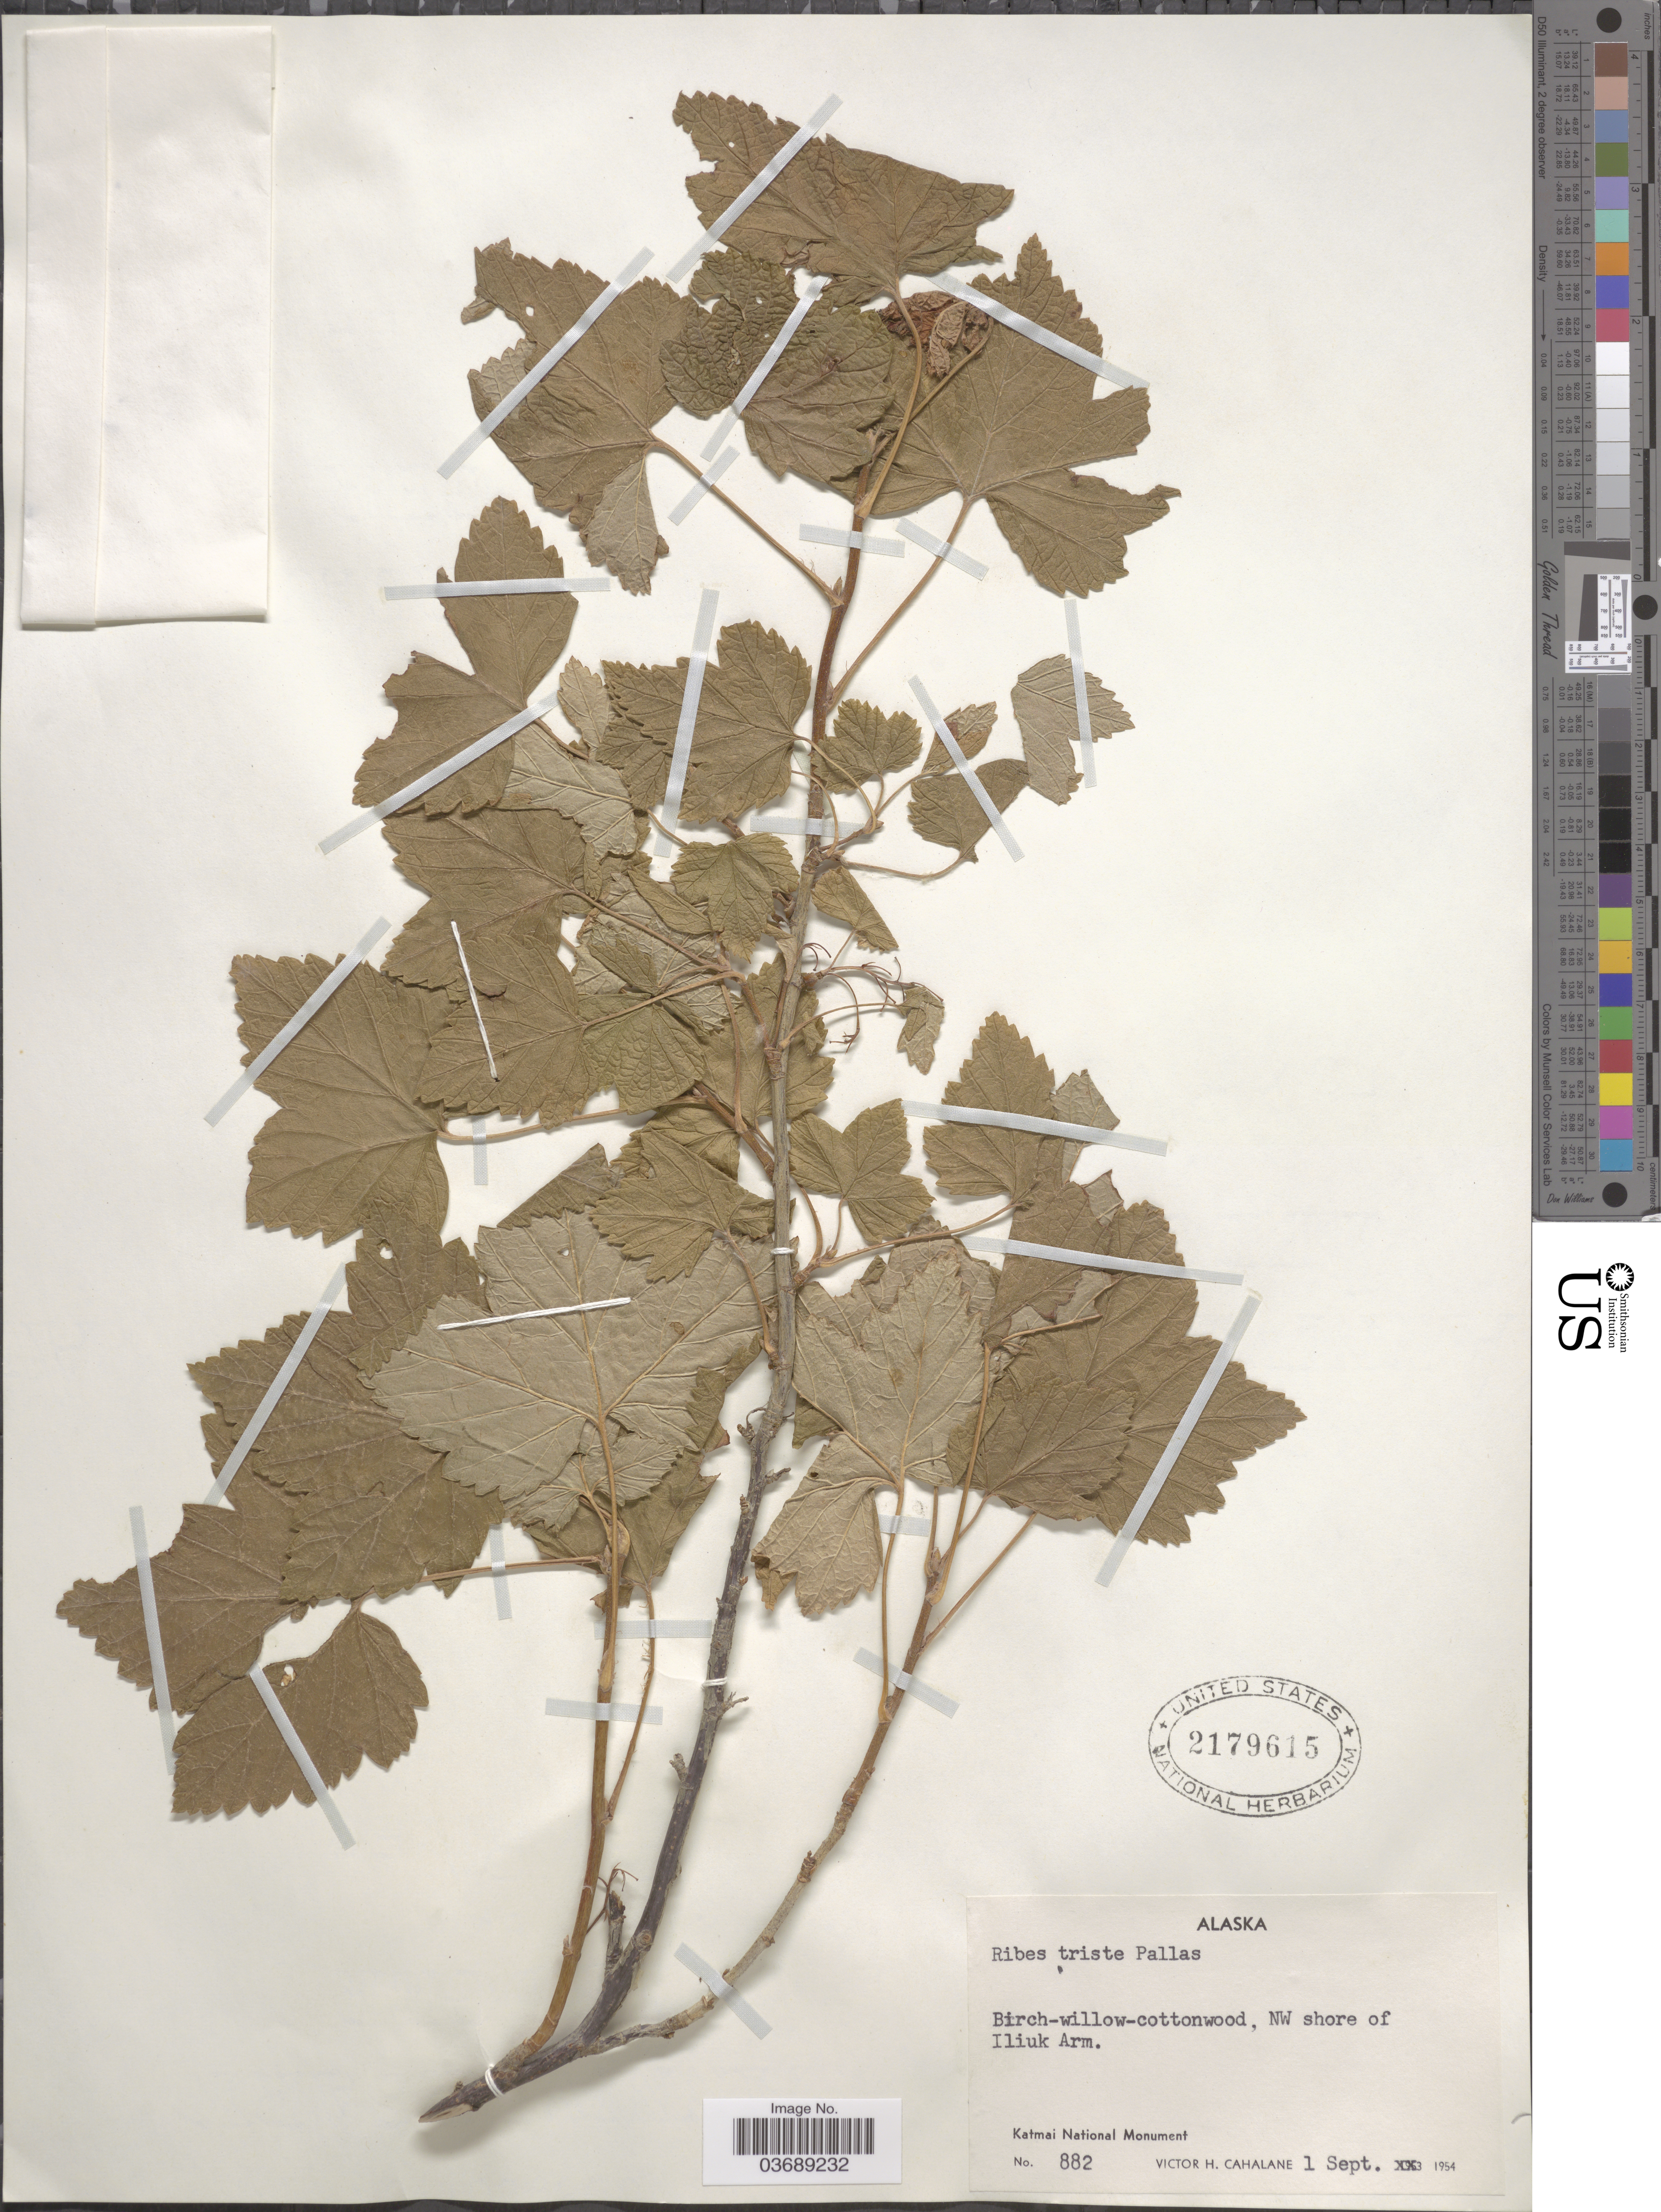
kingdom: Plantae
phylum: Tracheophyta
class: Magnoliopsida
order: Saxifragales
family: Grossulariaceae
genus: Ribes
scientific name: Ribes triste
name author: Pall.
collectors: V. Cahalane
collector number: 882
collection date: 1954-09-01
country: United States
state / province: Alaska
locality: Birch-willow-cottonwood, NW shore of Iliuk Arm. Katmai National Monument.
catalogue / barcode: US 2179615